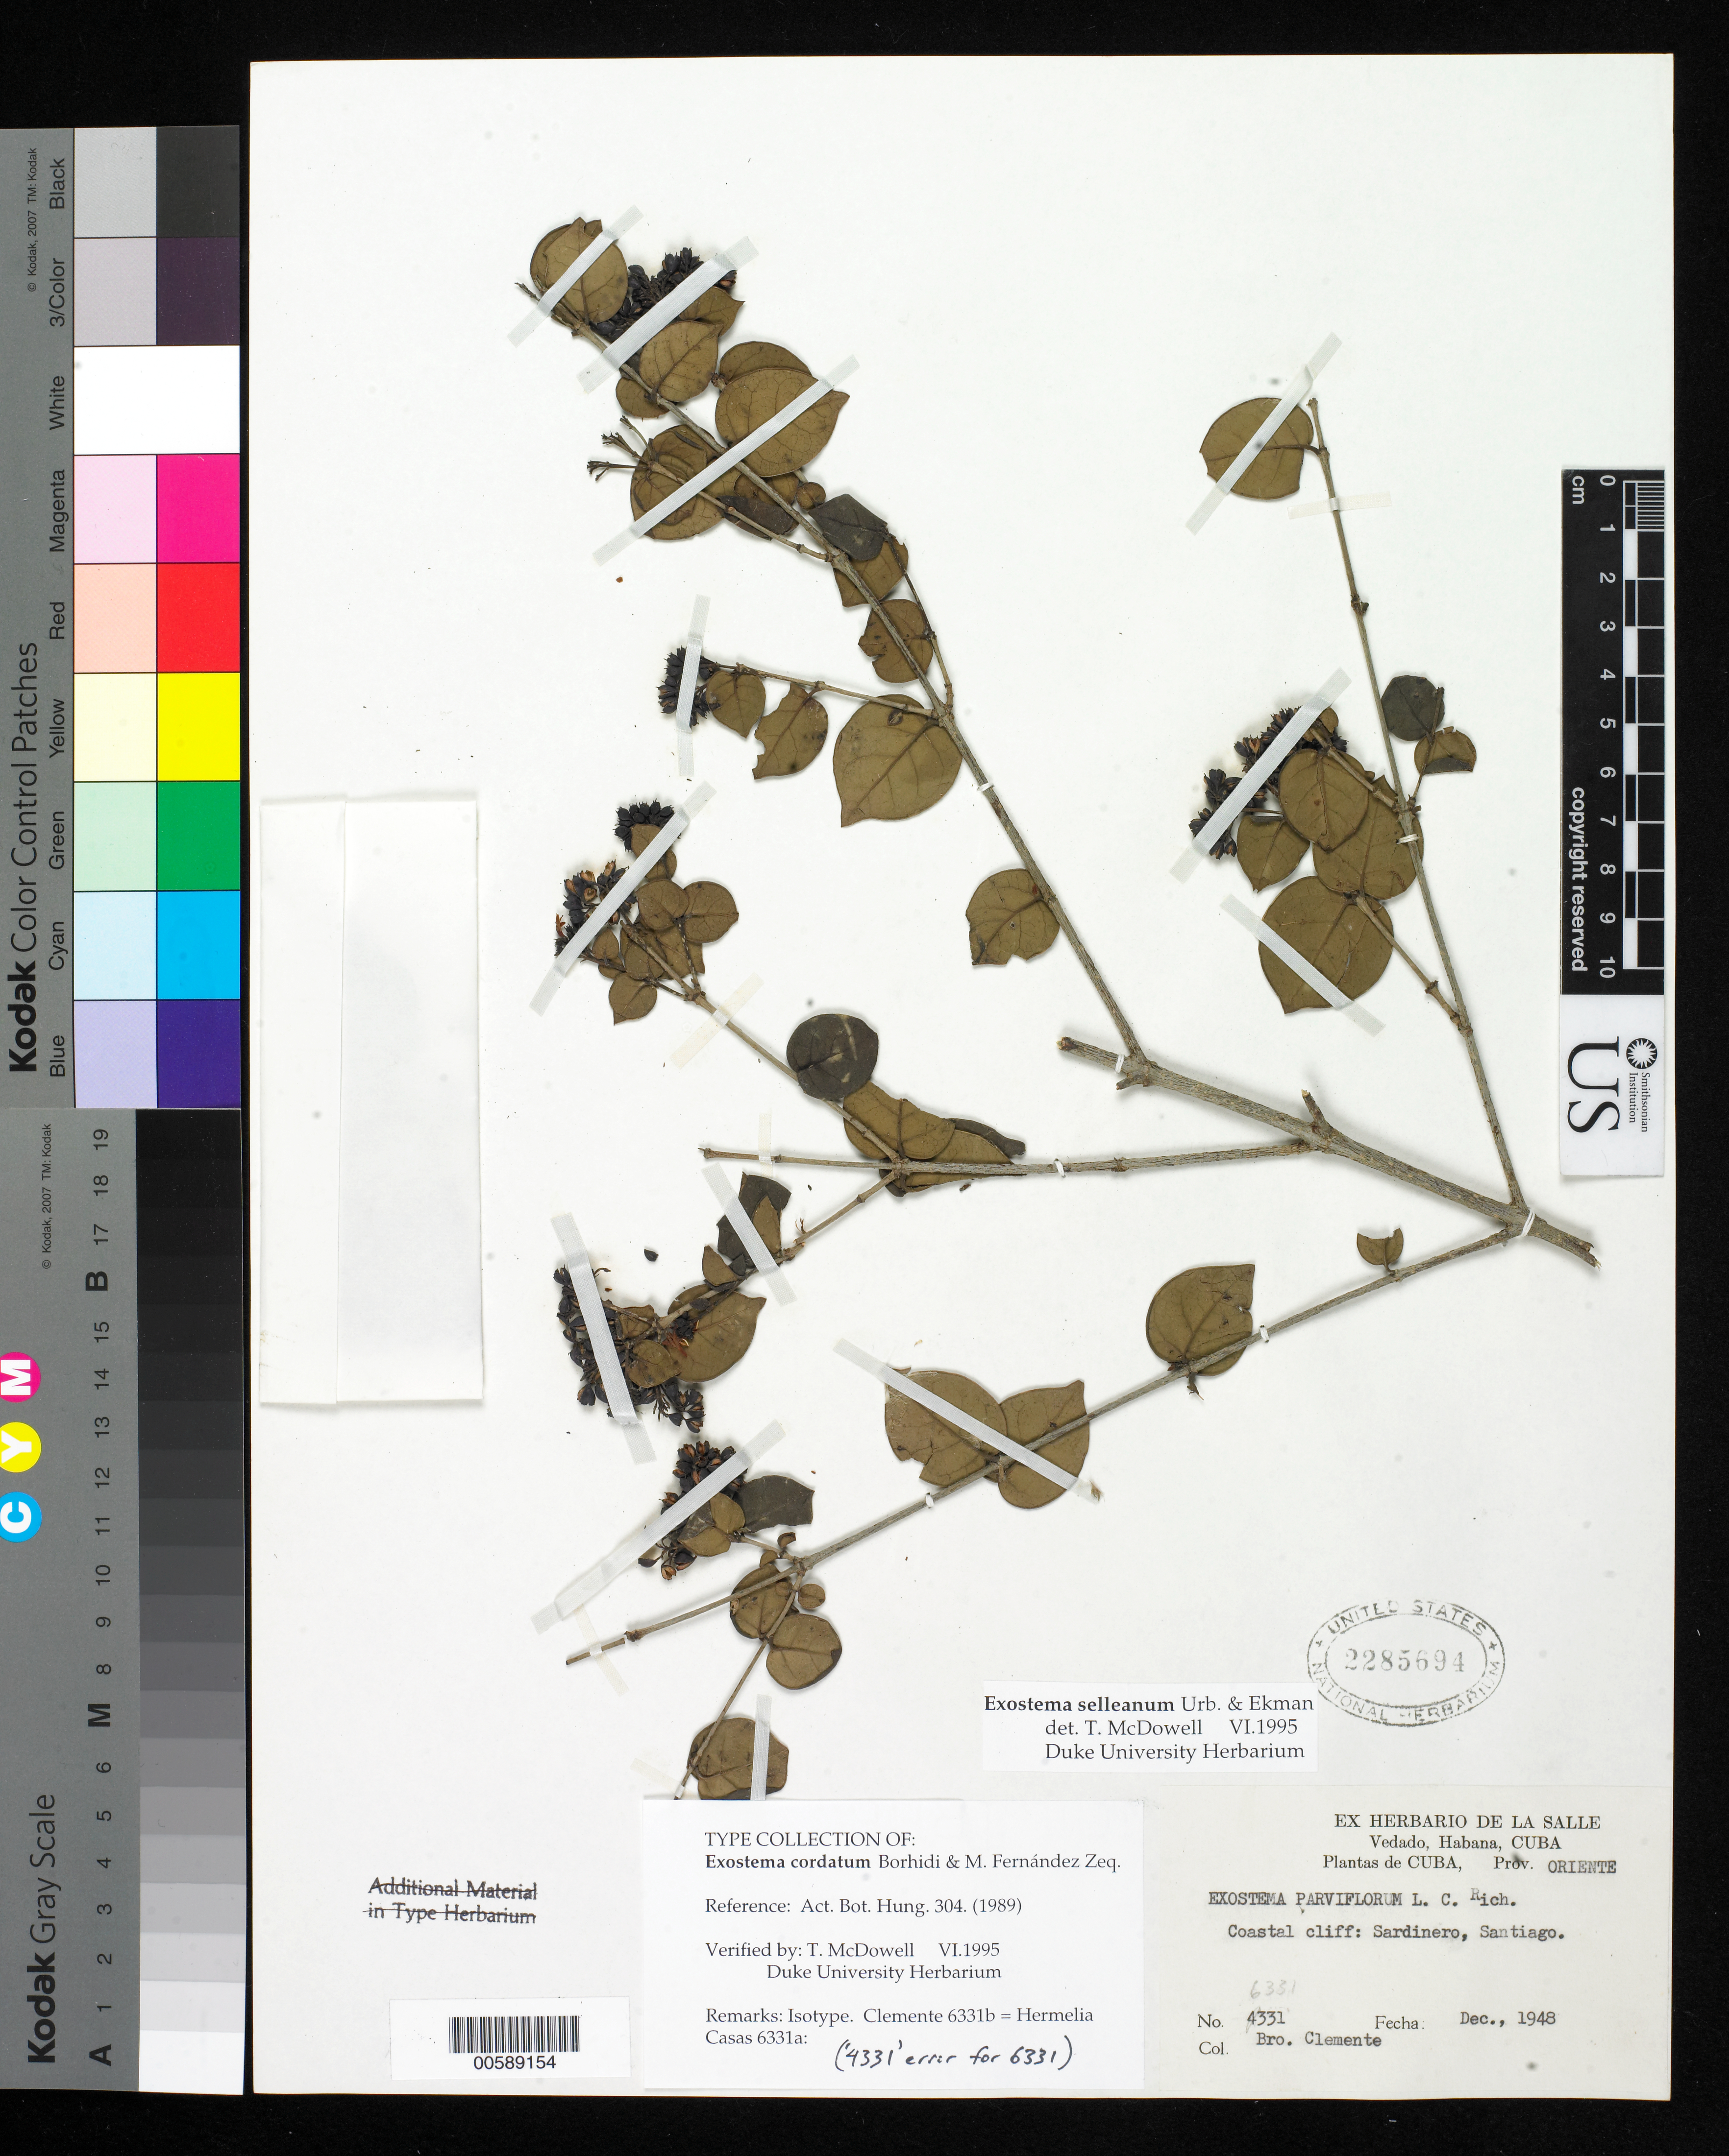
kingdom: Plantae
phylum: Tracheophyta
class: Magnoliopsida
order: Gentianales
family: Rubiaceae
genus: Exostema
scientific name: Exostema cordatum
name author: Borhidi & M. Fernández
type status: Isotype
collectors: Bro. Clemente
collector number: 6331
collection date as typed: Dec 1948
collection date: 1948-12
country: Cuba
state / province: Oriente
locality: Vedado, Habana, Coastal cliff: Sardinero, Santiago.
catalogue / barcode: US 2285694